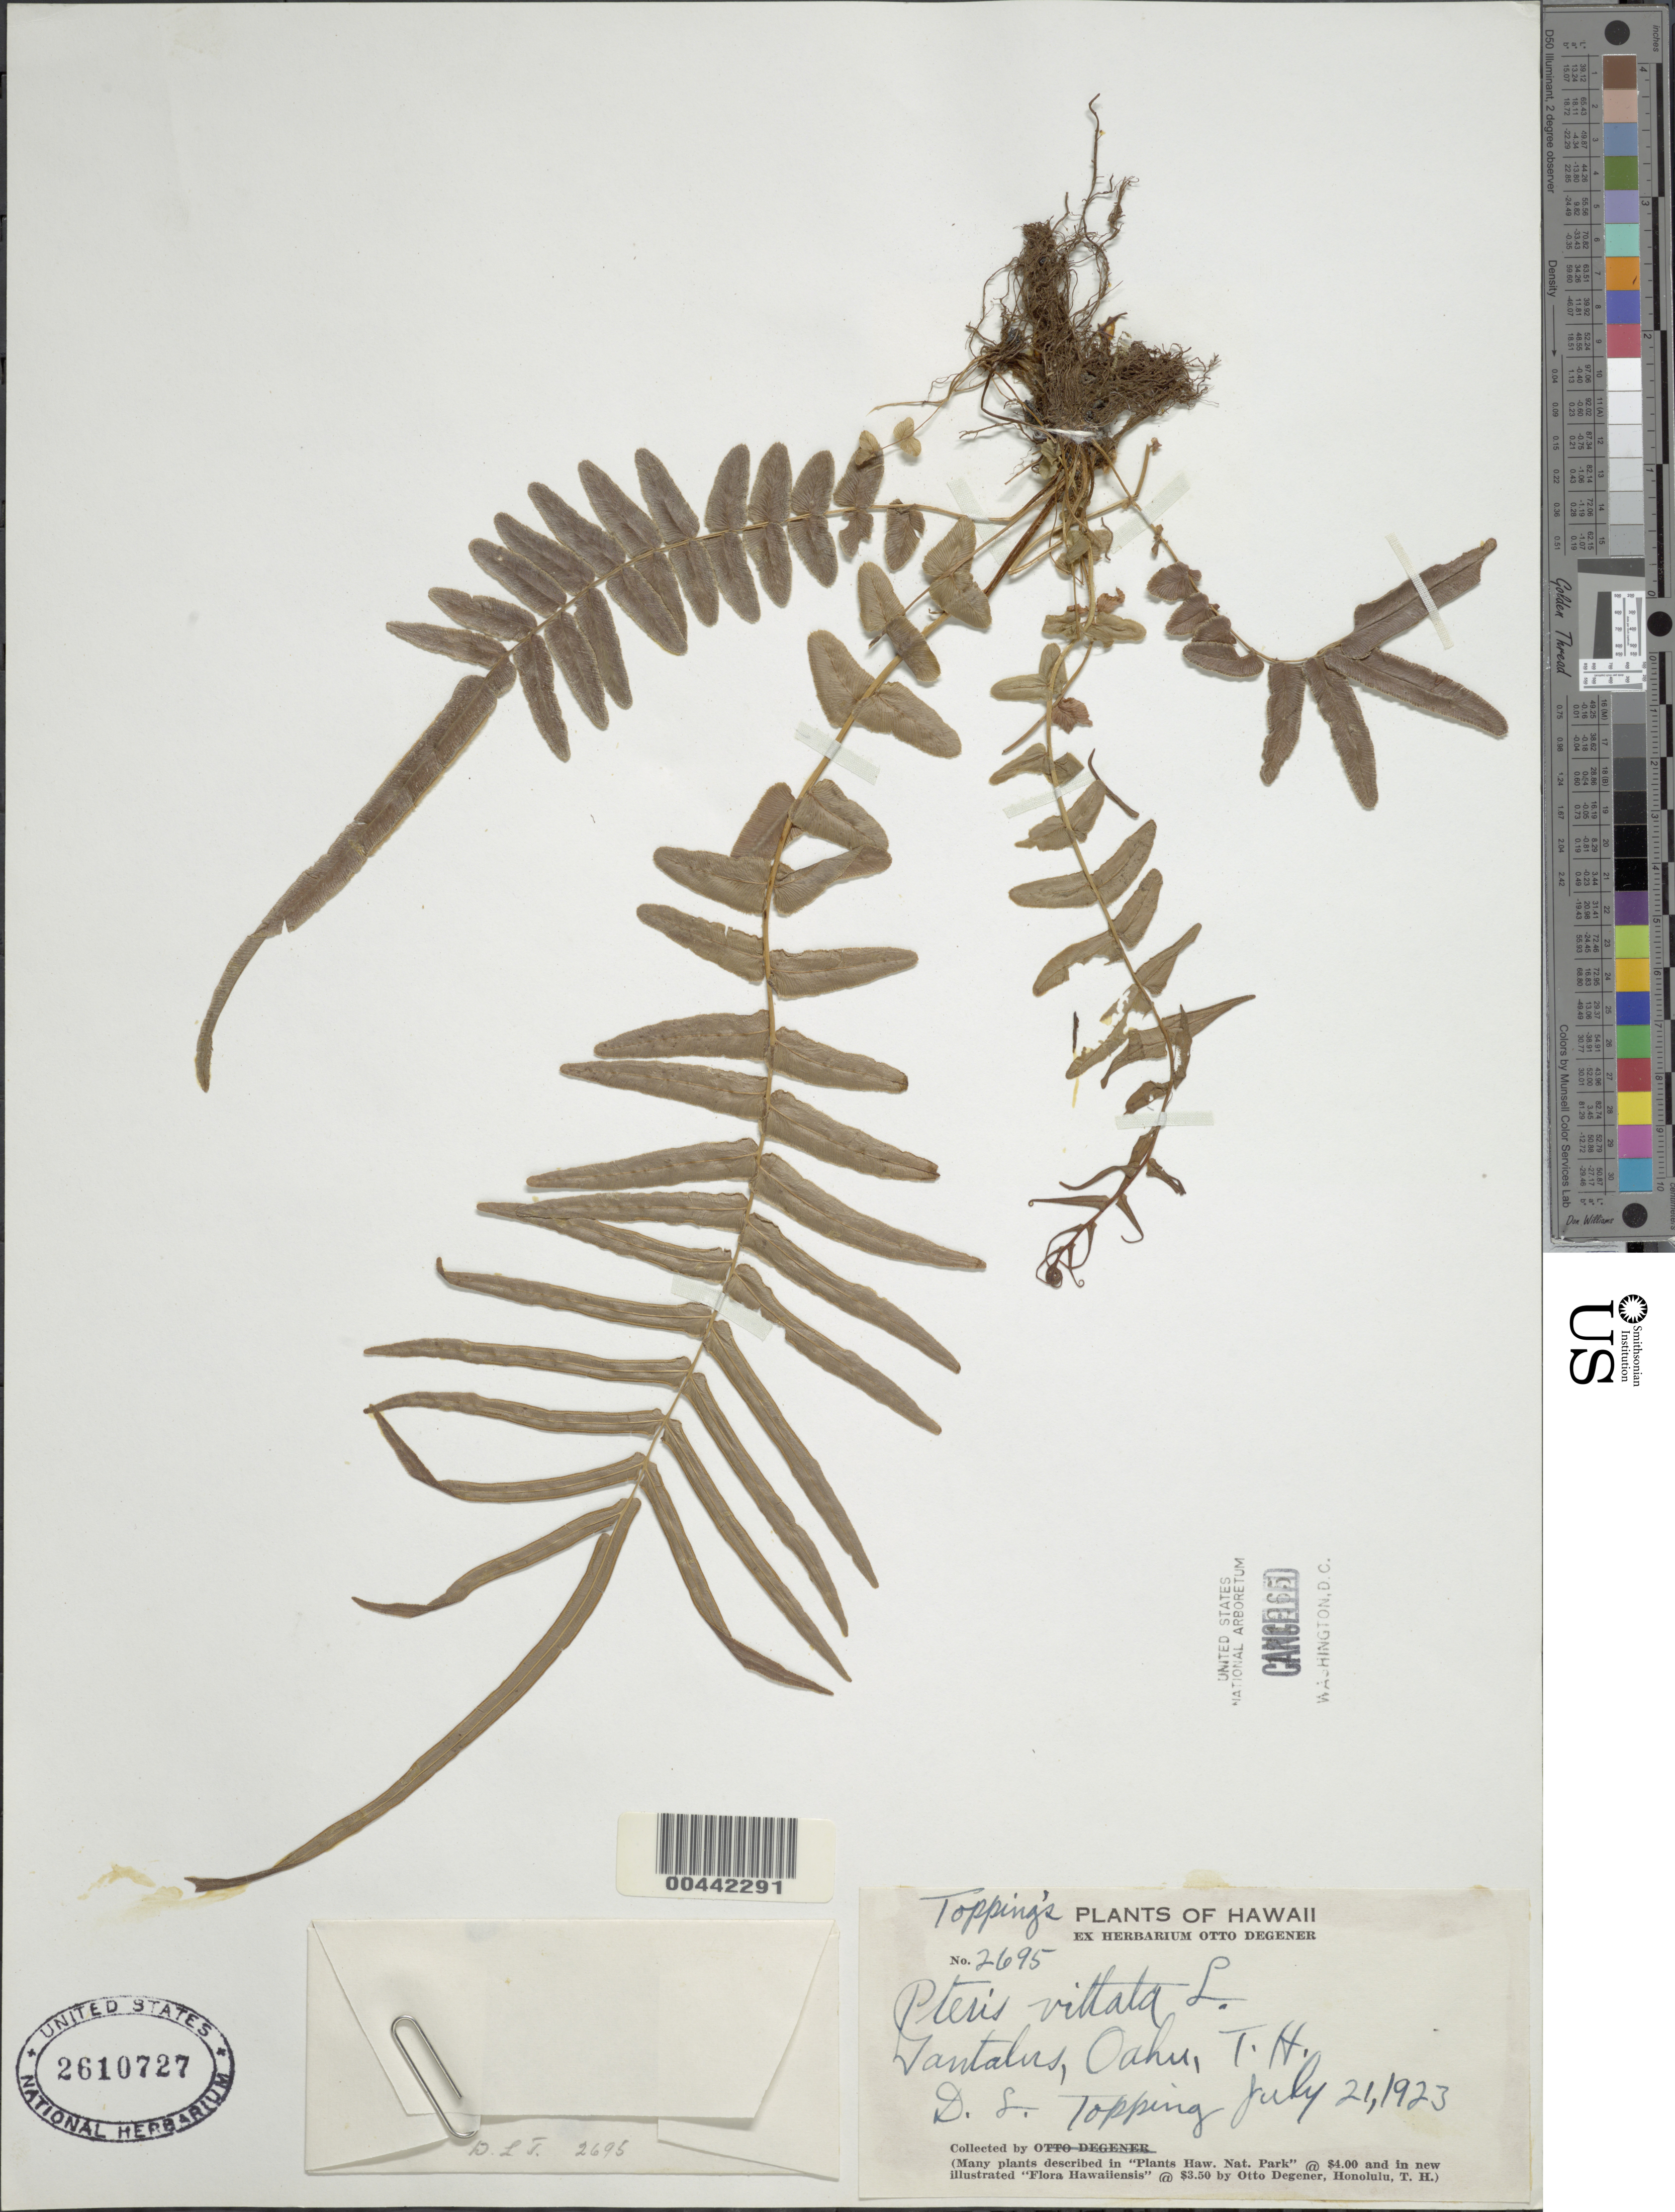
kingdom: Plantae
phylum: Tracheophyta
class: Polypodiopsida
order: Polypodiales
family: Pteridaceae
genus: Pteris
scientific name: Pteris vittata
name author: L.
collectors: D. L. Topping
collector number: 2695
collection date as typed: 21 Jul 1923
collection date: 1923-07-21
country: United States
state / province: Hawaii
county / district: Honolulu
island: Oahu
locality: Tantalus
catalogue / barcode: US 2610727